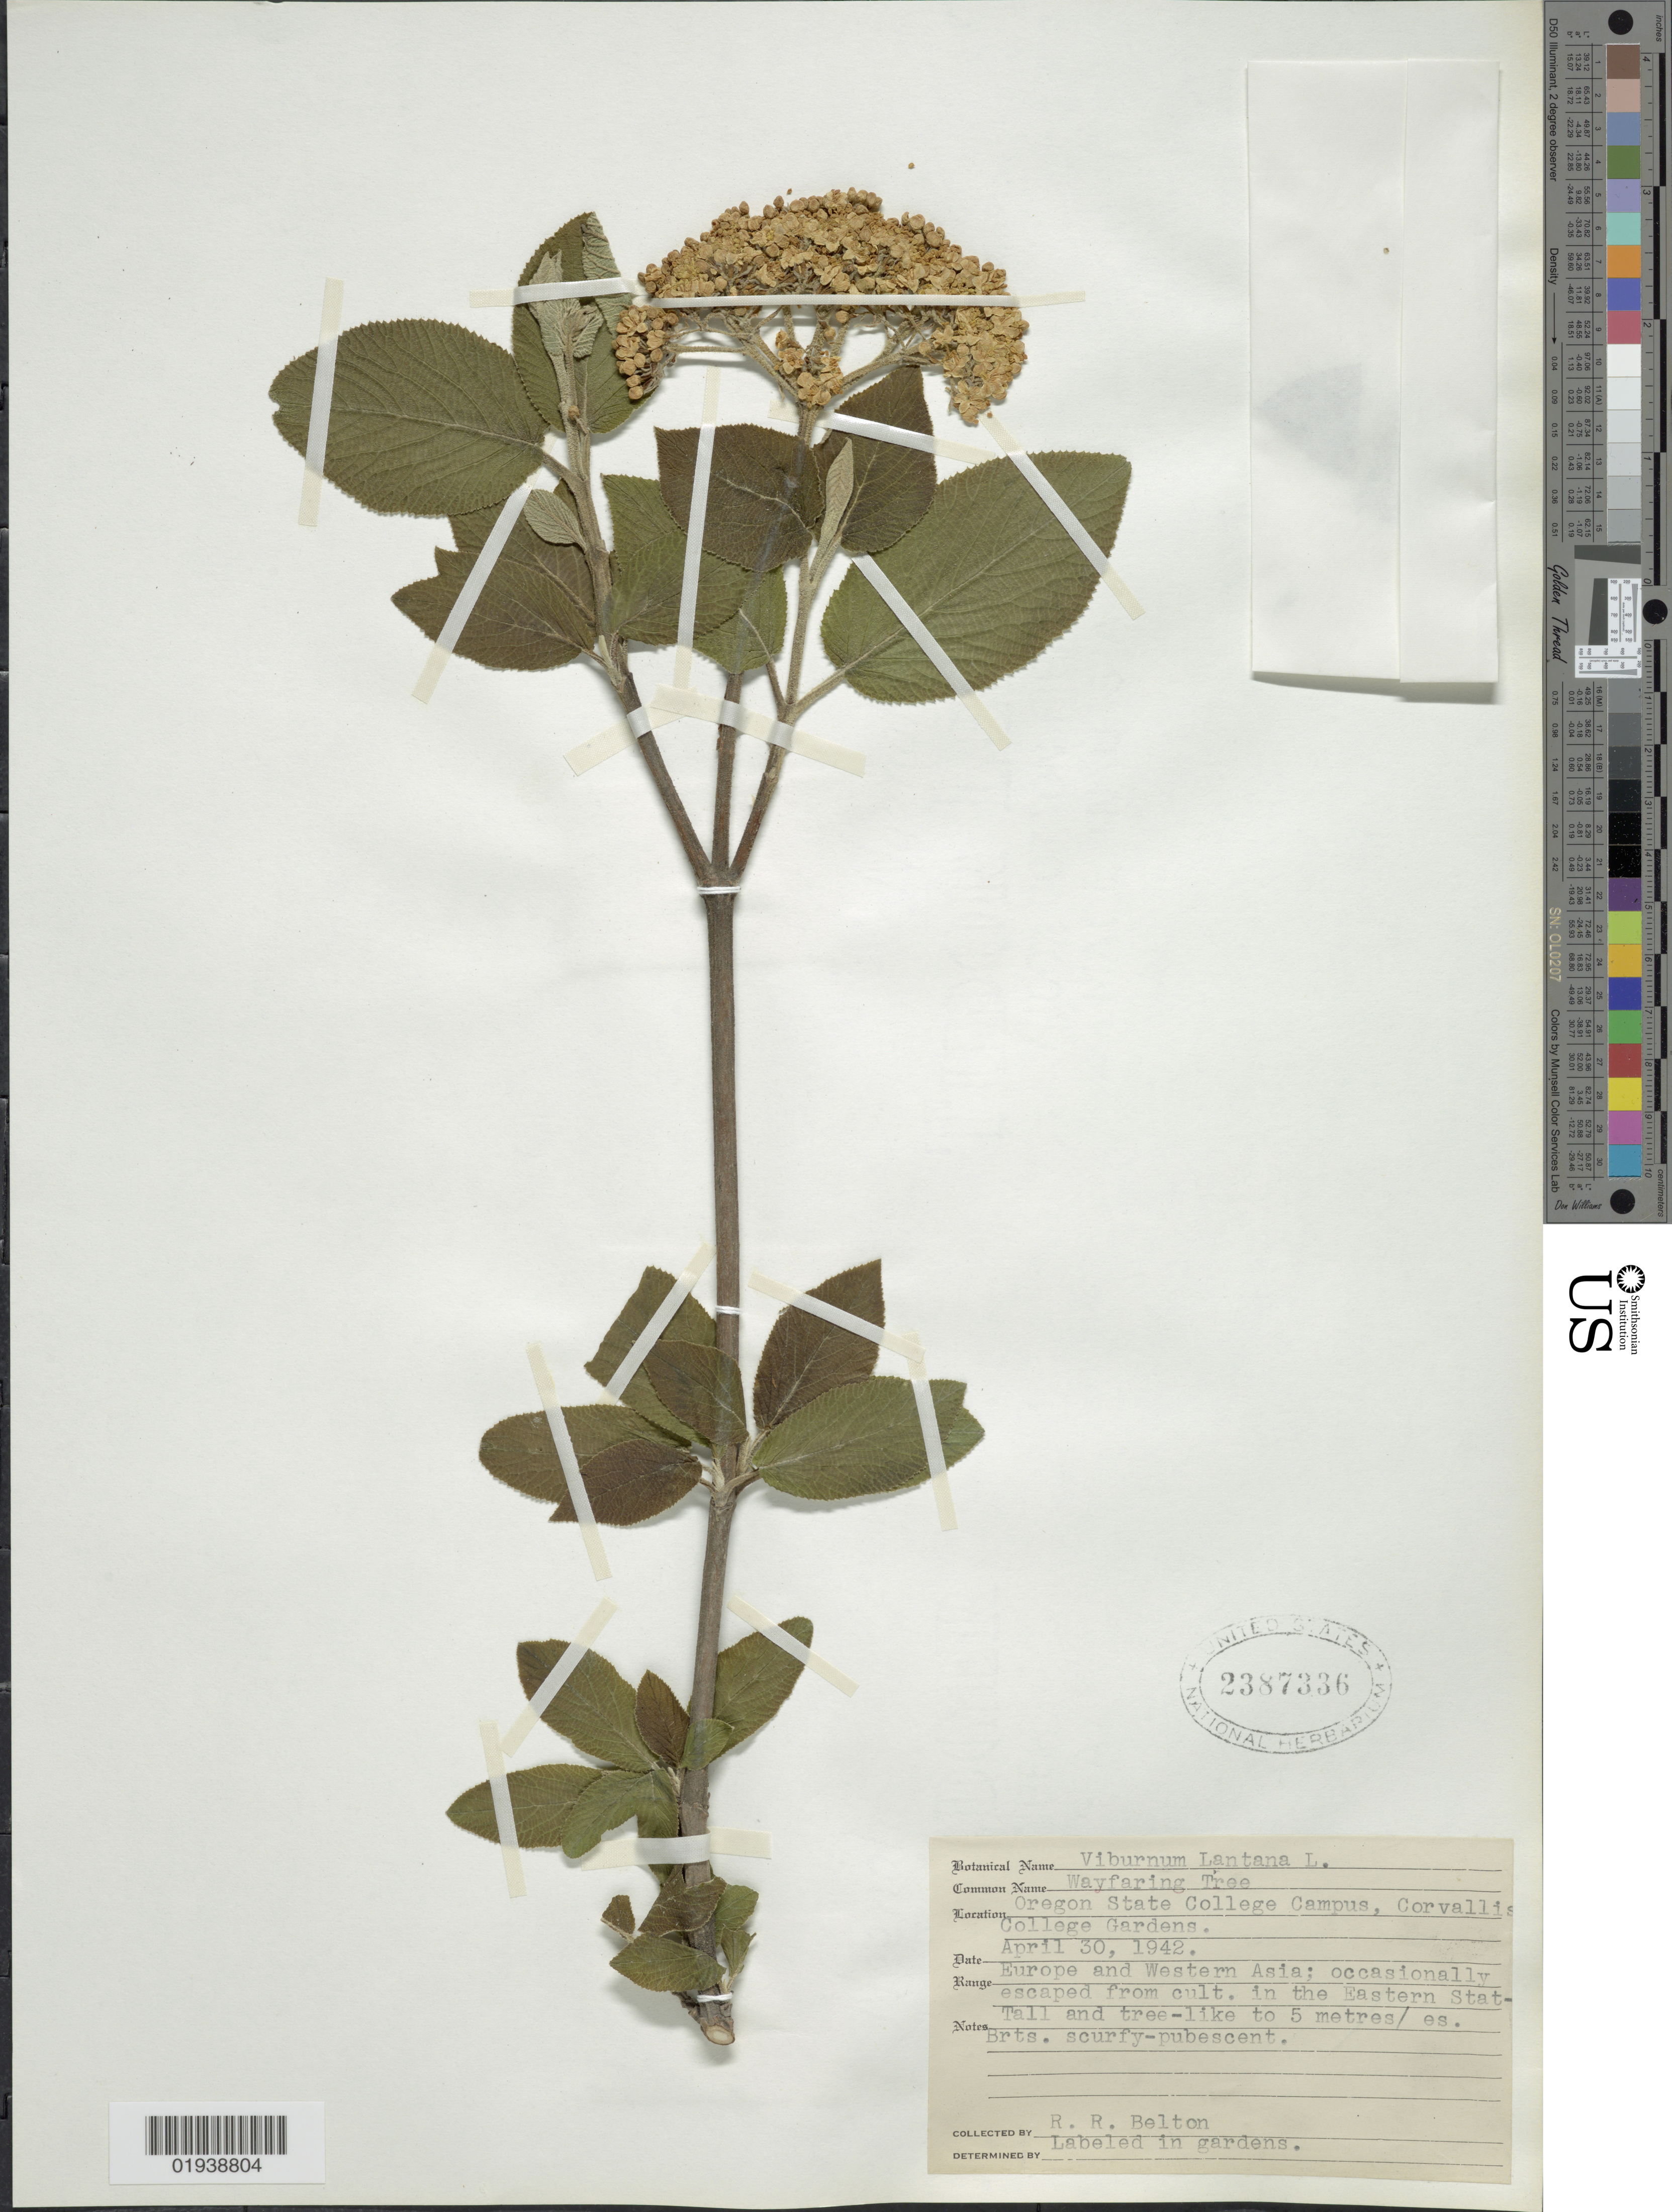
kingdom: Plantae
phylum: Tracheophyta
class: Magnoliopsida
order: Dipsacales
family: Viburnaceae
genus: Viburnum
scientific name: Viburnum lantana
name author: L.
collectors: R. Belton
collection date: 1942-04-30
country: United States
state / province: Oregon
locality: Oregon State College Campus, Corvallis College Gardens.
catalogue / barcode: US 2387336